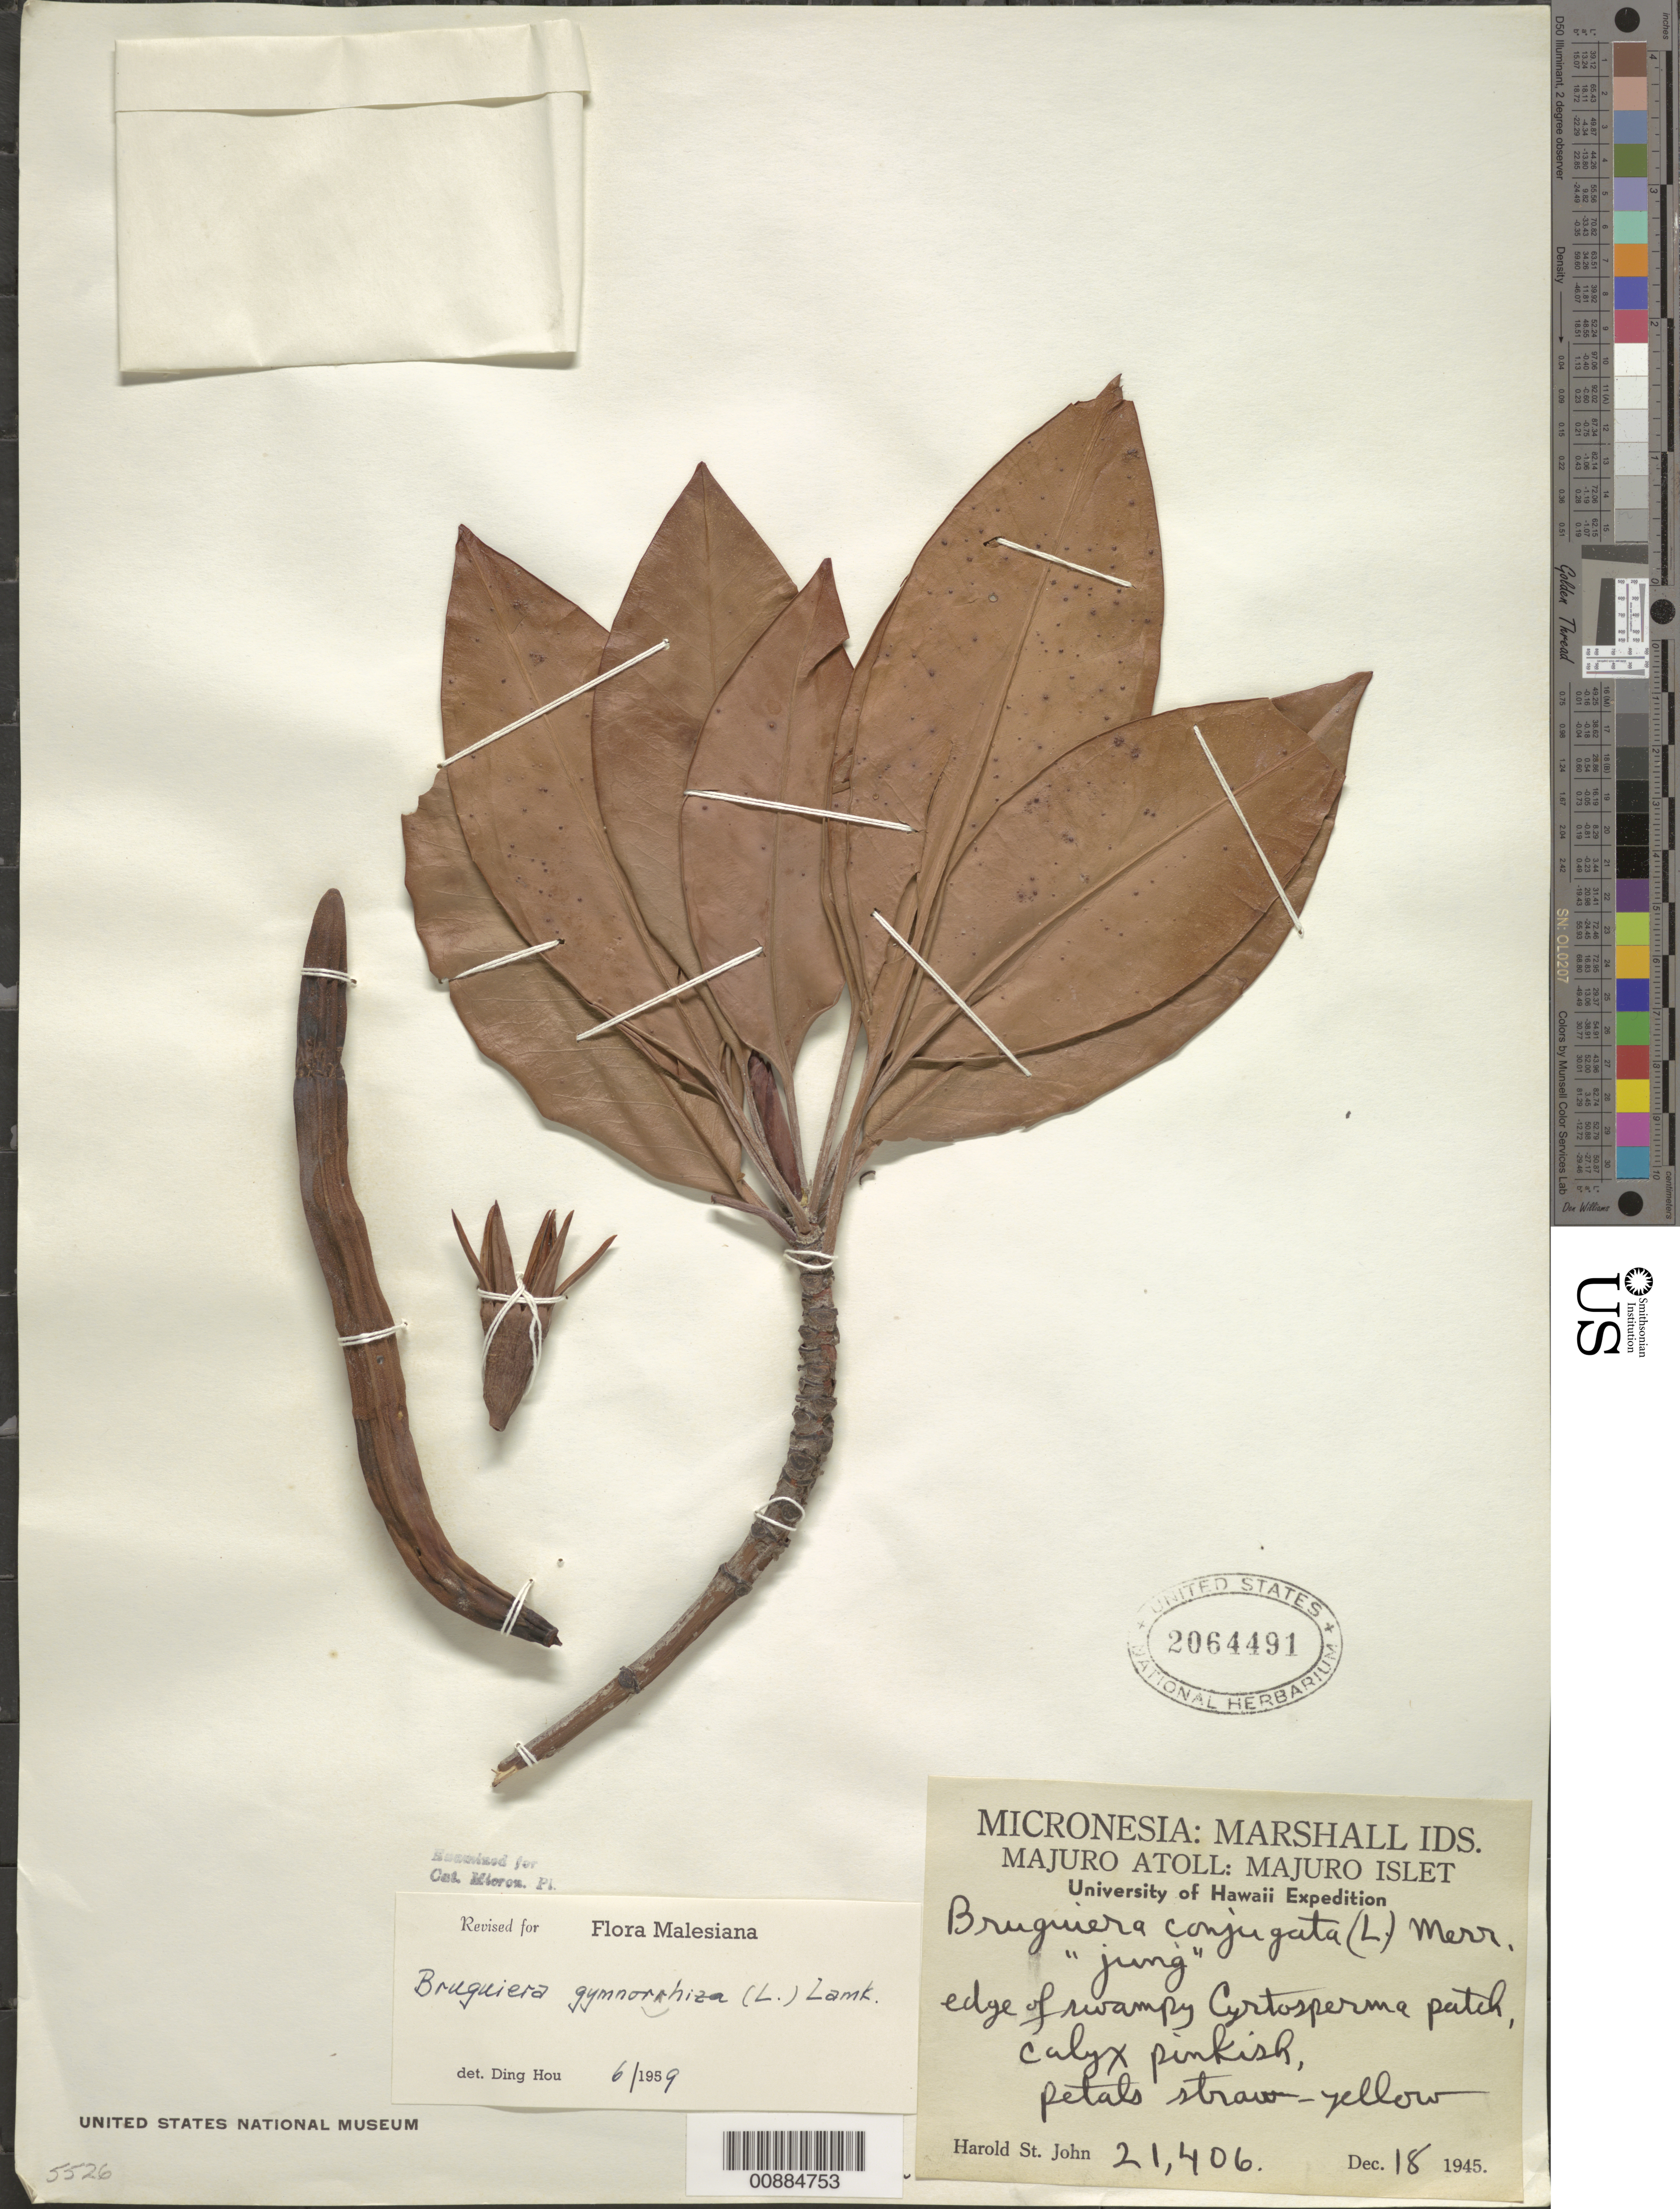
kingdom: Plantae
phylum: Tracheophyta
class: Magnoliopsida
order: Malpighiales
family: Rhizophoraceae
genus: Bruguiera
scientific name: Bruguiera gymnorhiza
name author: (L.) Savigny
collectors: H. St. John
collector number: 21406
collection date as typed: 18 Dec 1945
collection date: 1945-12-18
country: Marshall Islands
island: Majuro Atoll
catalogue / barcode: US 2064491